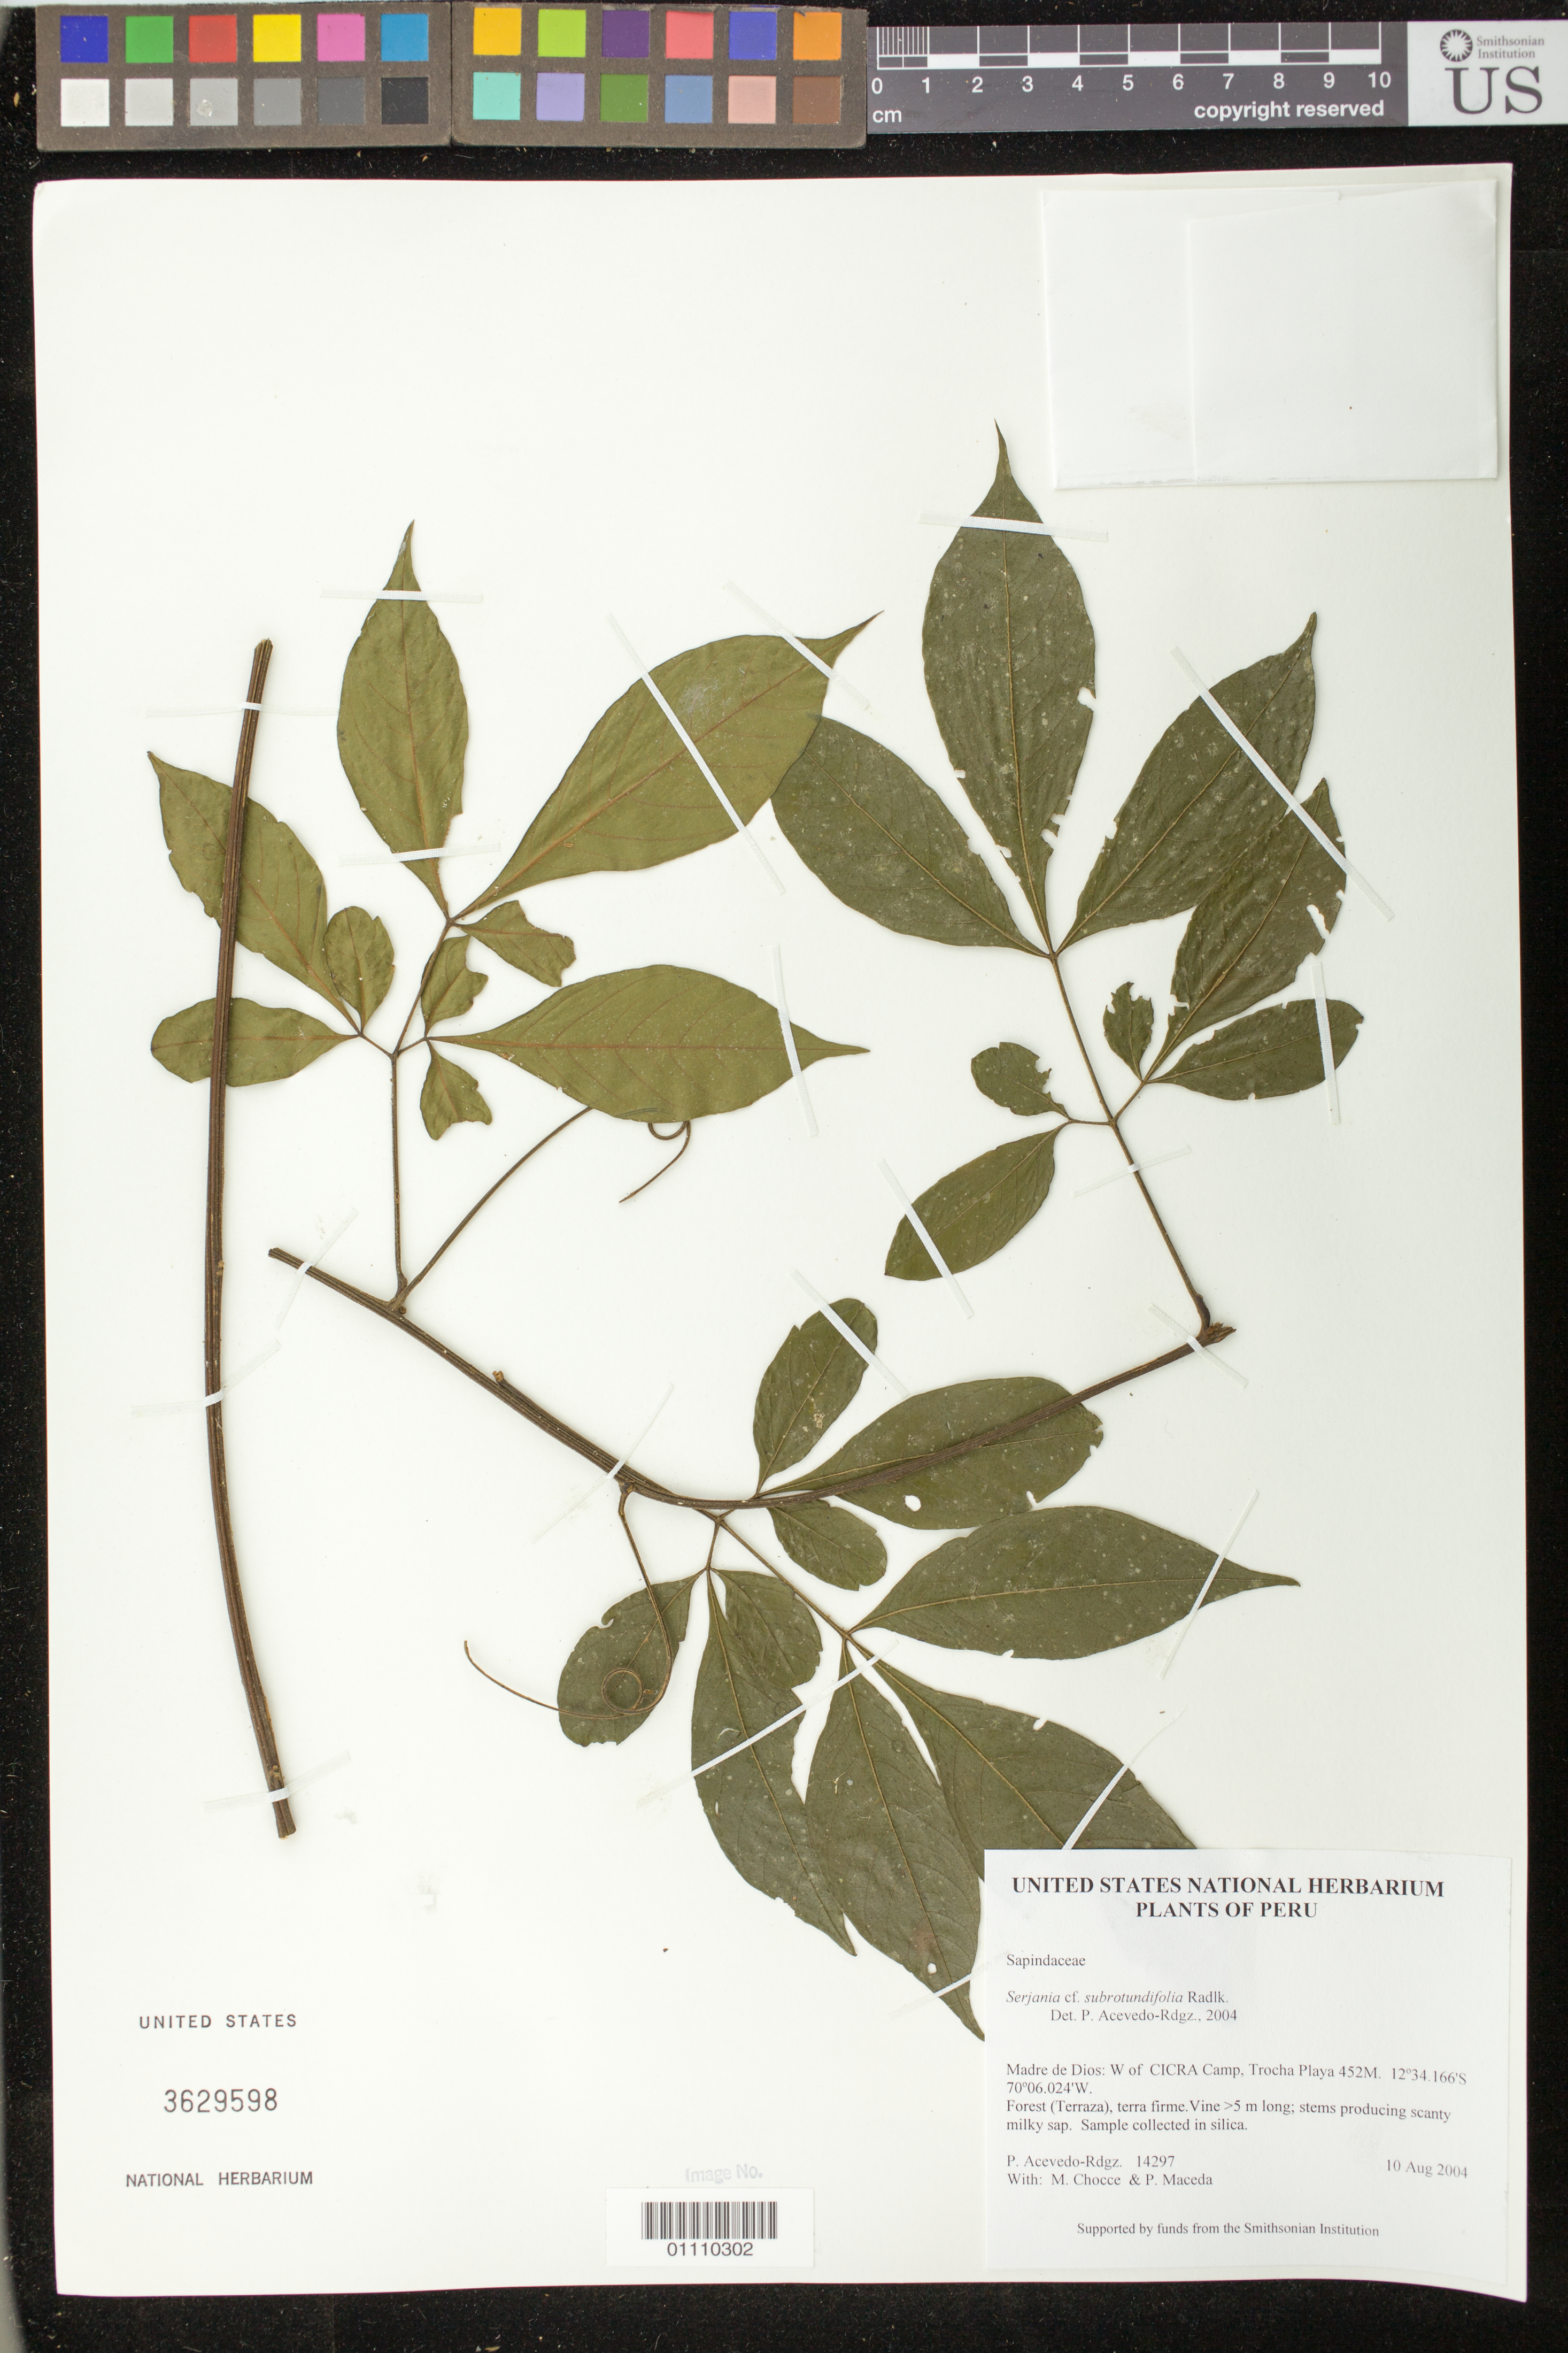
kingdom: Plantae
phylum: Tracheophyta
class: Magnoliopsida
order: Sapindales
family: Sapindaceae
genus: Serjania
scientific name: Serjania subrotundifolia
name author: Radlk.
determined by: Acevedo-Rodríguez, P., (BOT), Smithsonian Institution - National Museum of Natural History (UNITED STATES)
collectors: P. Acevedo-Rodr., M. Chocce & P. Maceda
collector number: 14297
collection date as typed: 10 Aug 2004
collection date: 2004-08-10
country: Peru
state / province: Madre de Dios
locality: Madre de Dios: W of CICRA Camp, Trocha Playa 452M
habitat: Forest (Terraza), terra firme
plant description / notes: MO, US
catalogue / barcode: US 3629598